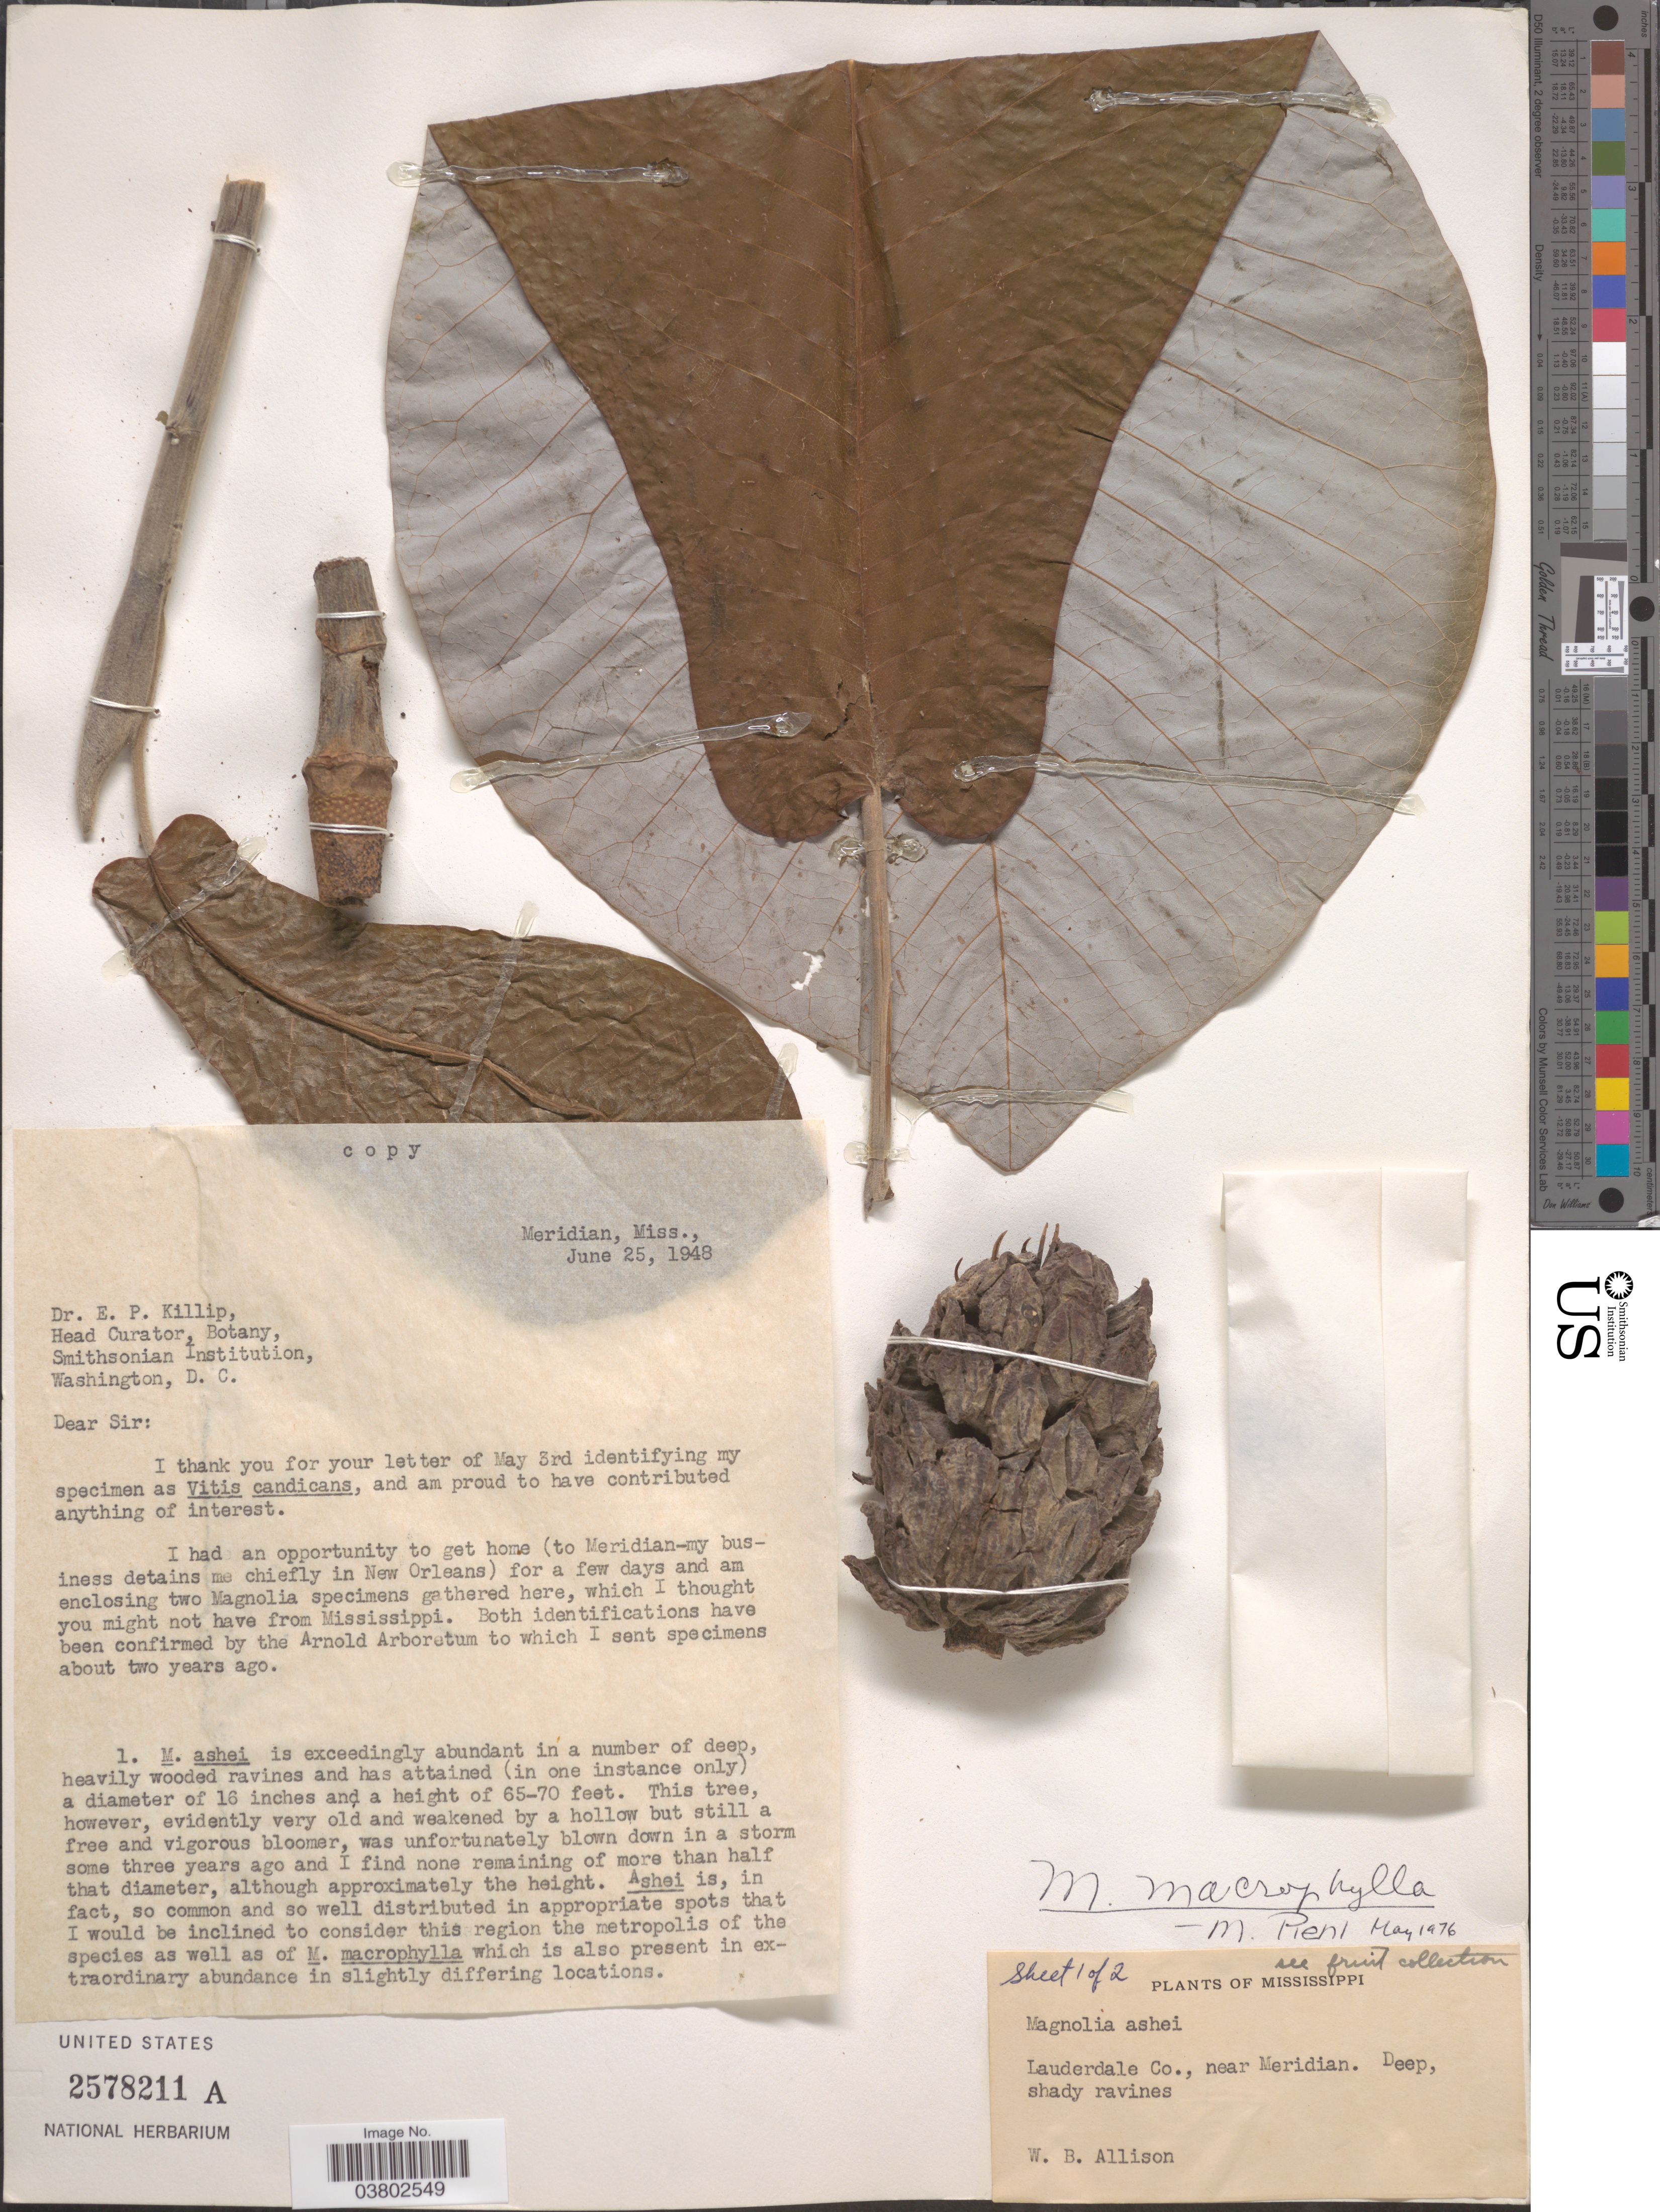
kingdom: Plantae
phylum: Tracheophyta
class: Magnoliopsida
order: Magnoliales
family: Magnoliaceae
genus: Magnolia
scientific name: Magnolia ashei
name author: Weath.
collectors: W. B. Allison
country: United States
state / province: Mississippi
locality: Lauderdale Co., near Meridian.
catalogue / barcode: US 2578211A